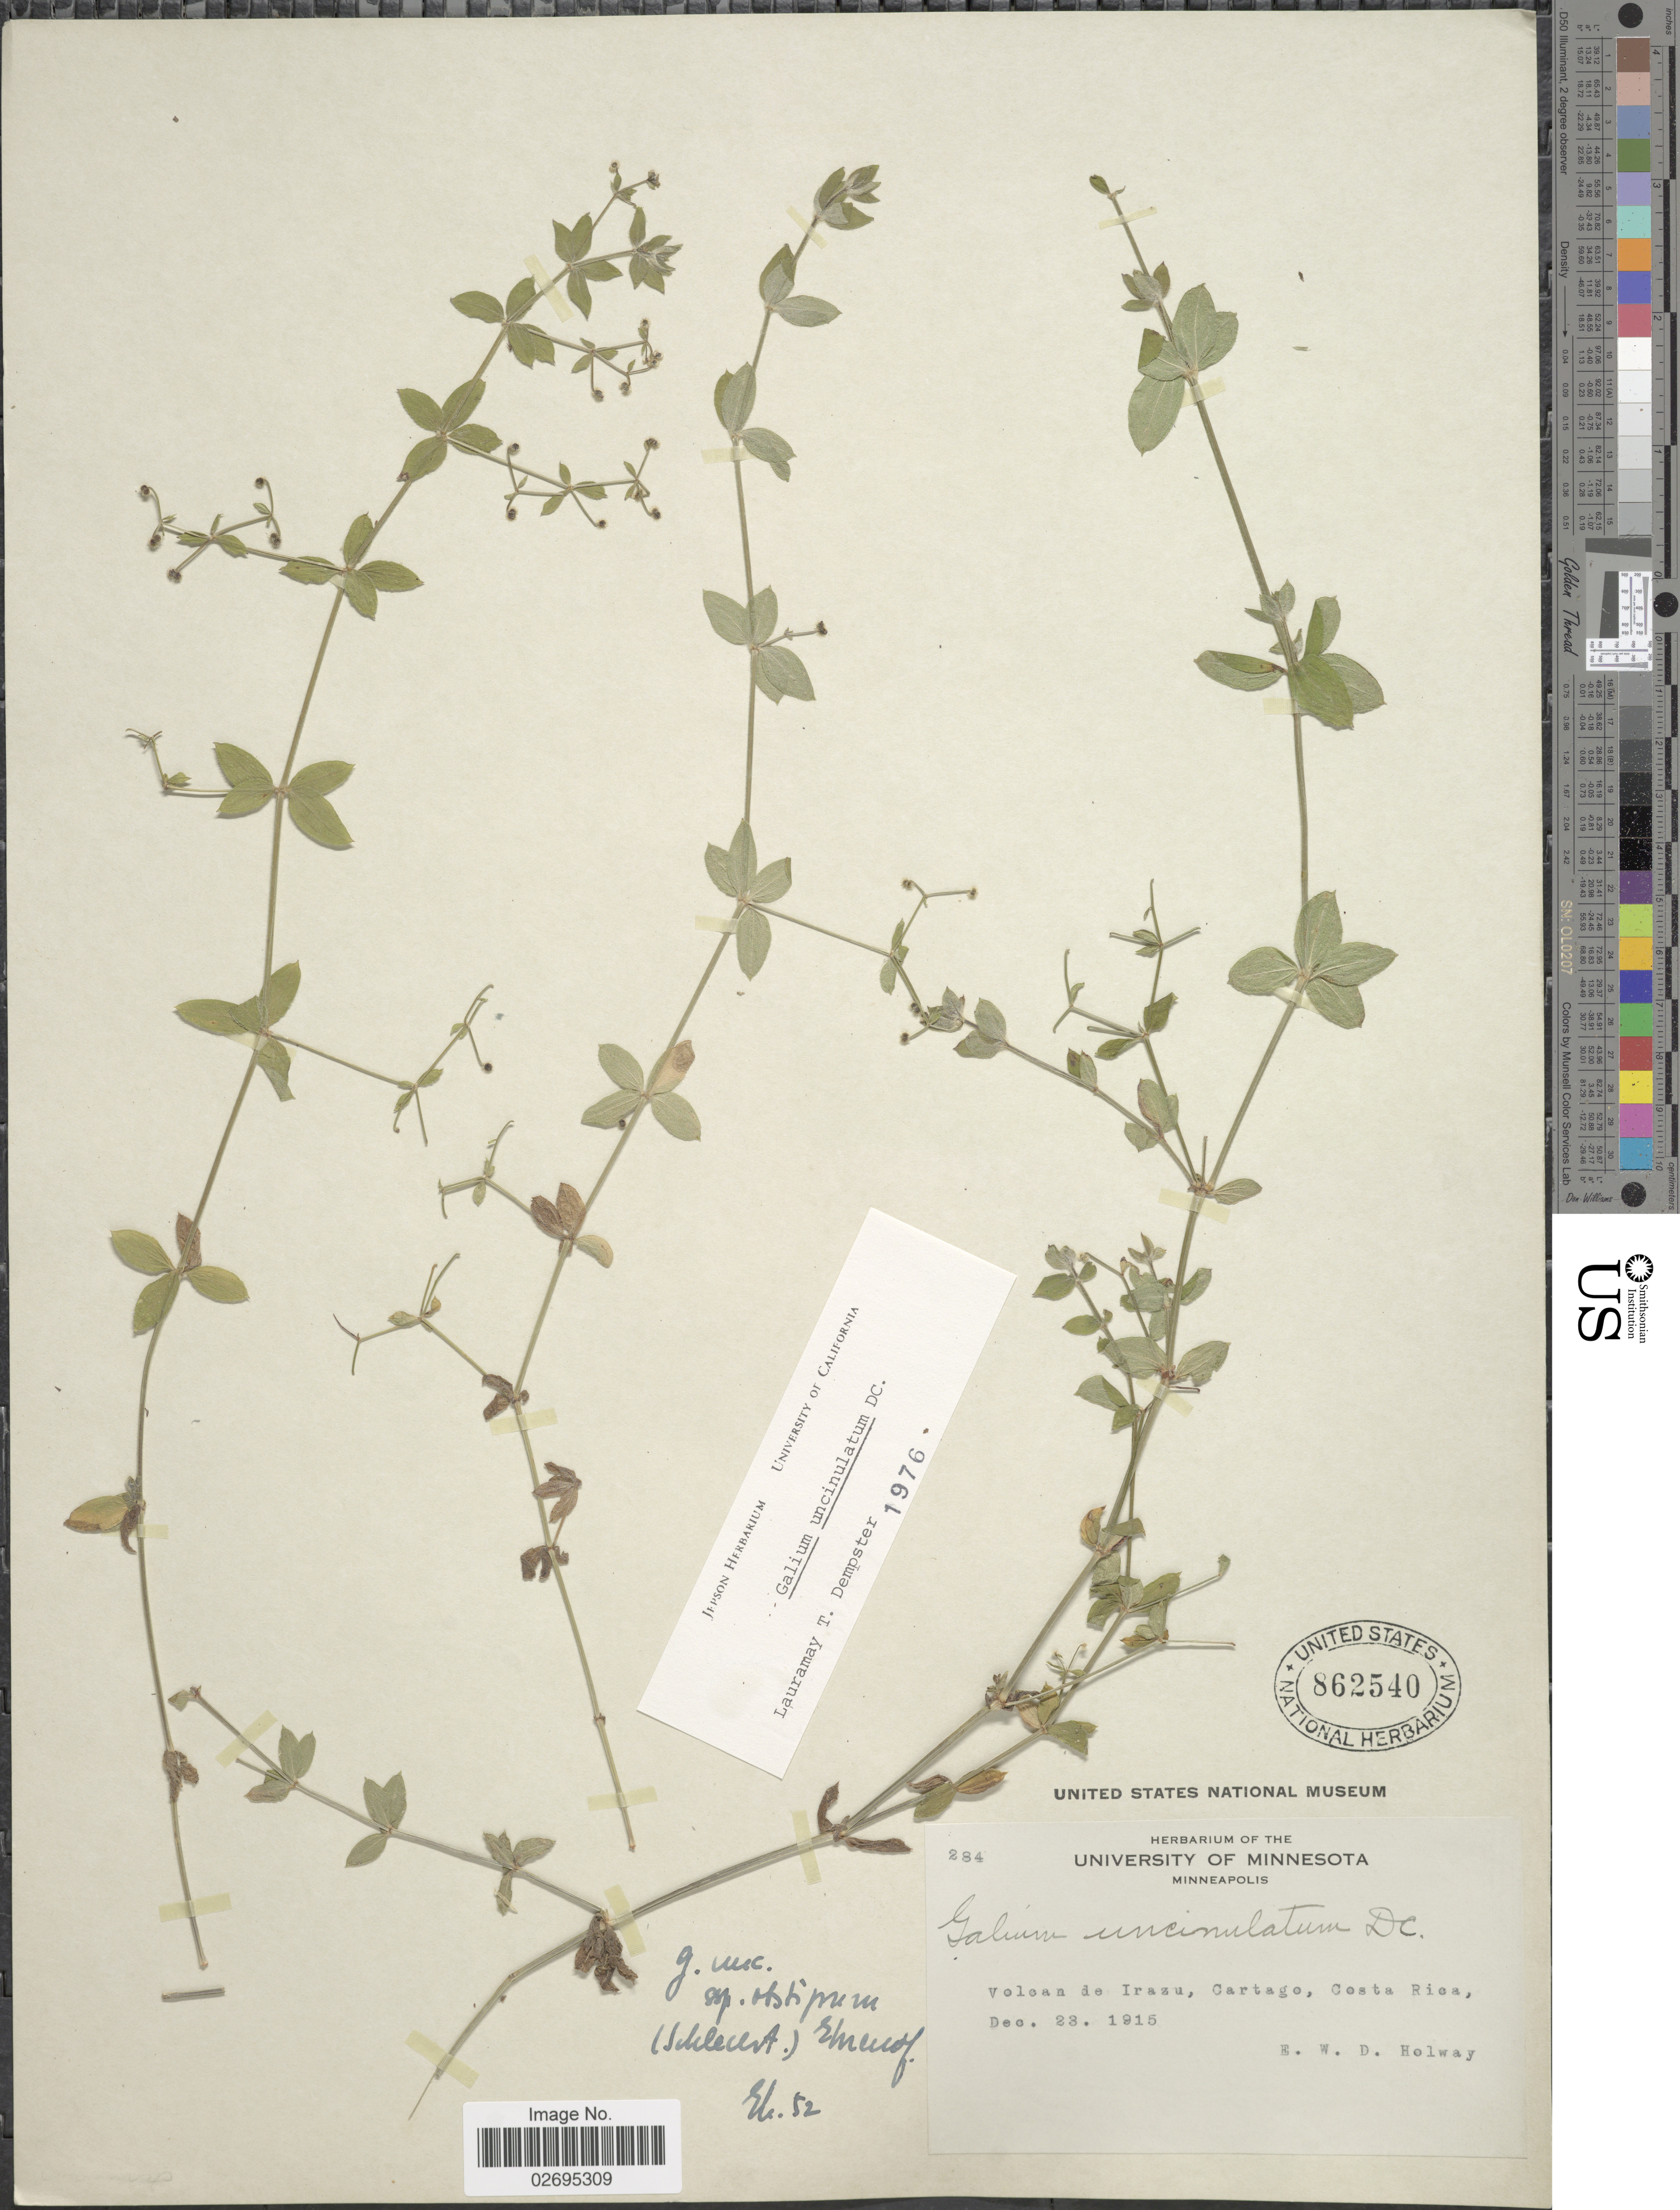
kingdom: Plantae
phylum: Tracheophyta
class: Magnoliopsida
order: Gentianales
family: Rubiaceae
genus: Galium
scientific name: Galium uncinulatum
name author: DC.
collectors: E. W. D. Holway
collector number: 284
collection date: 1915-12-23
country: Costa Rica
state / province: Cartago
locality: Volcan de Irazu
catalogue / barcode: US 862540